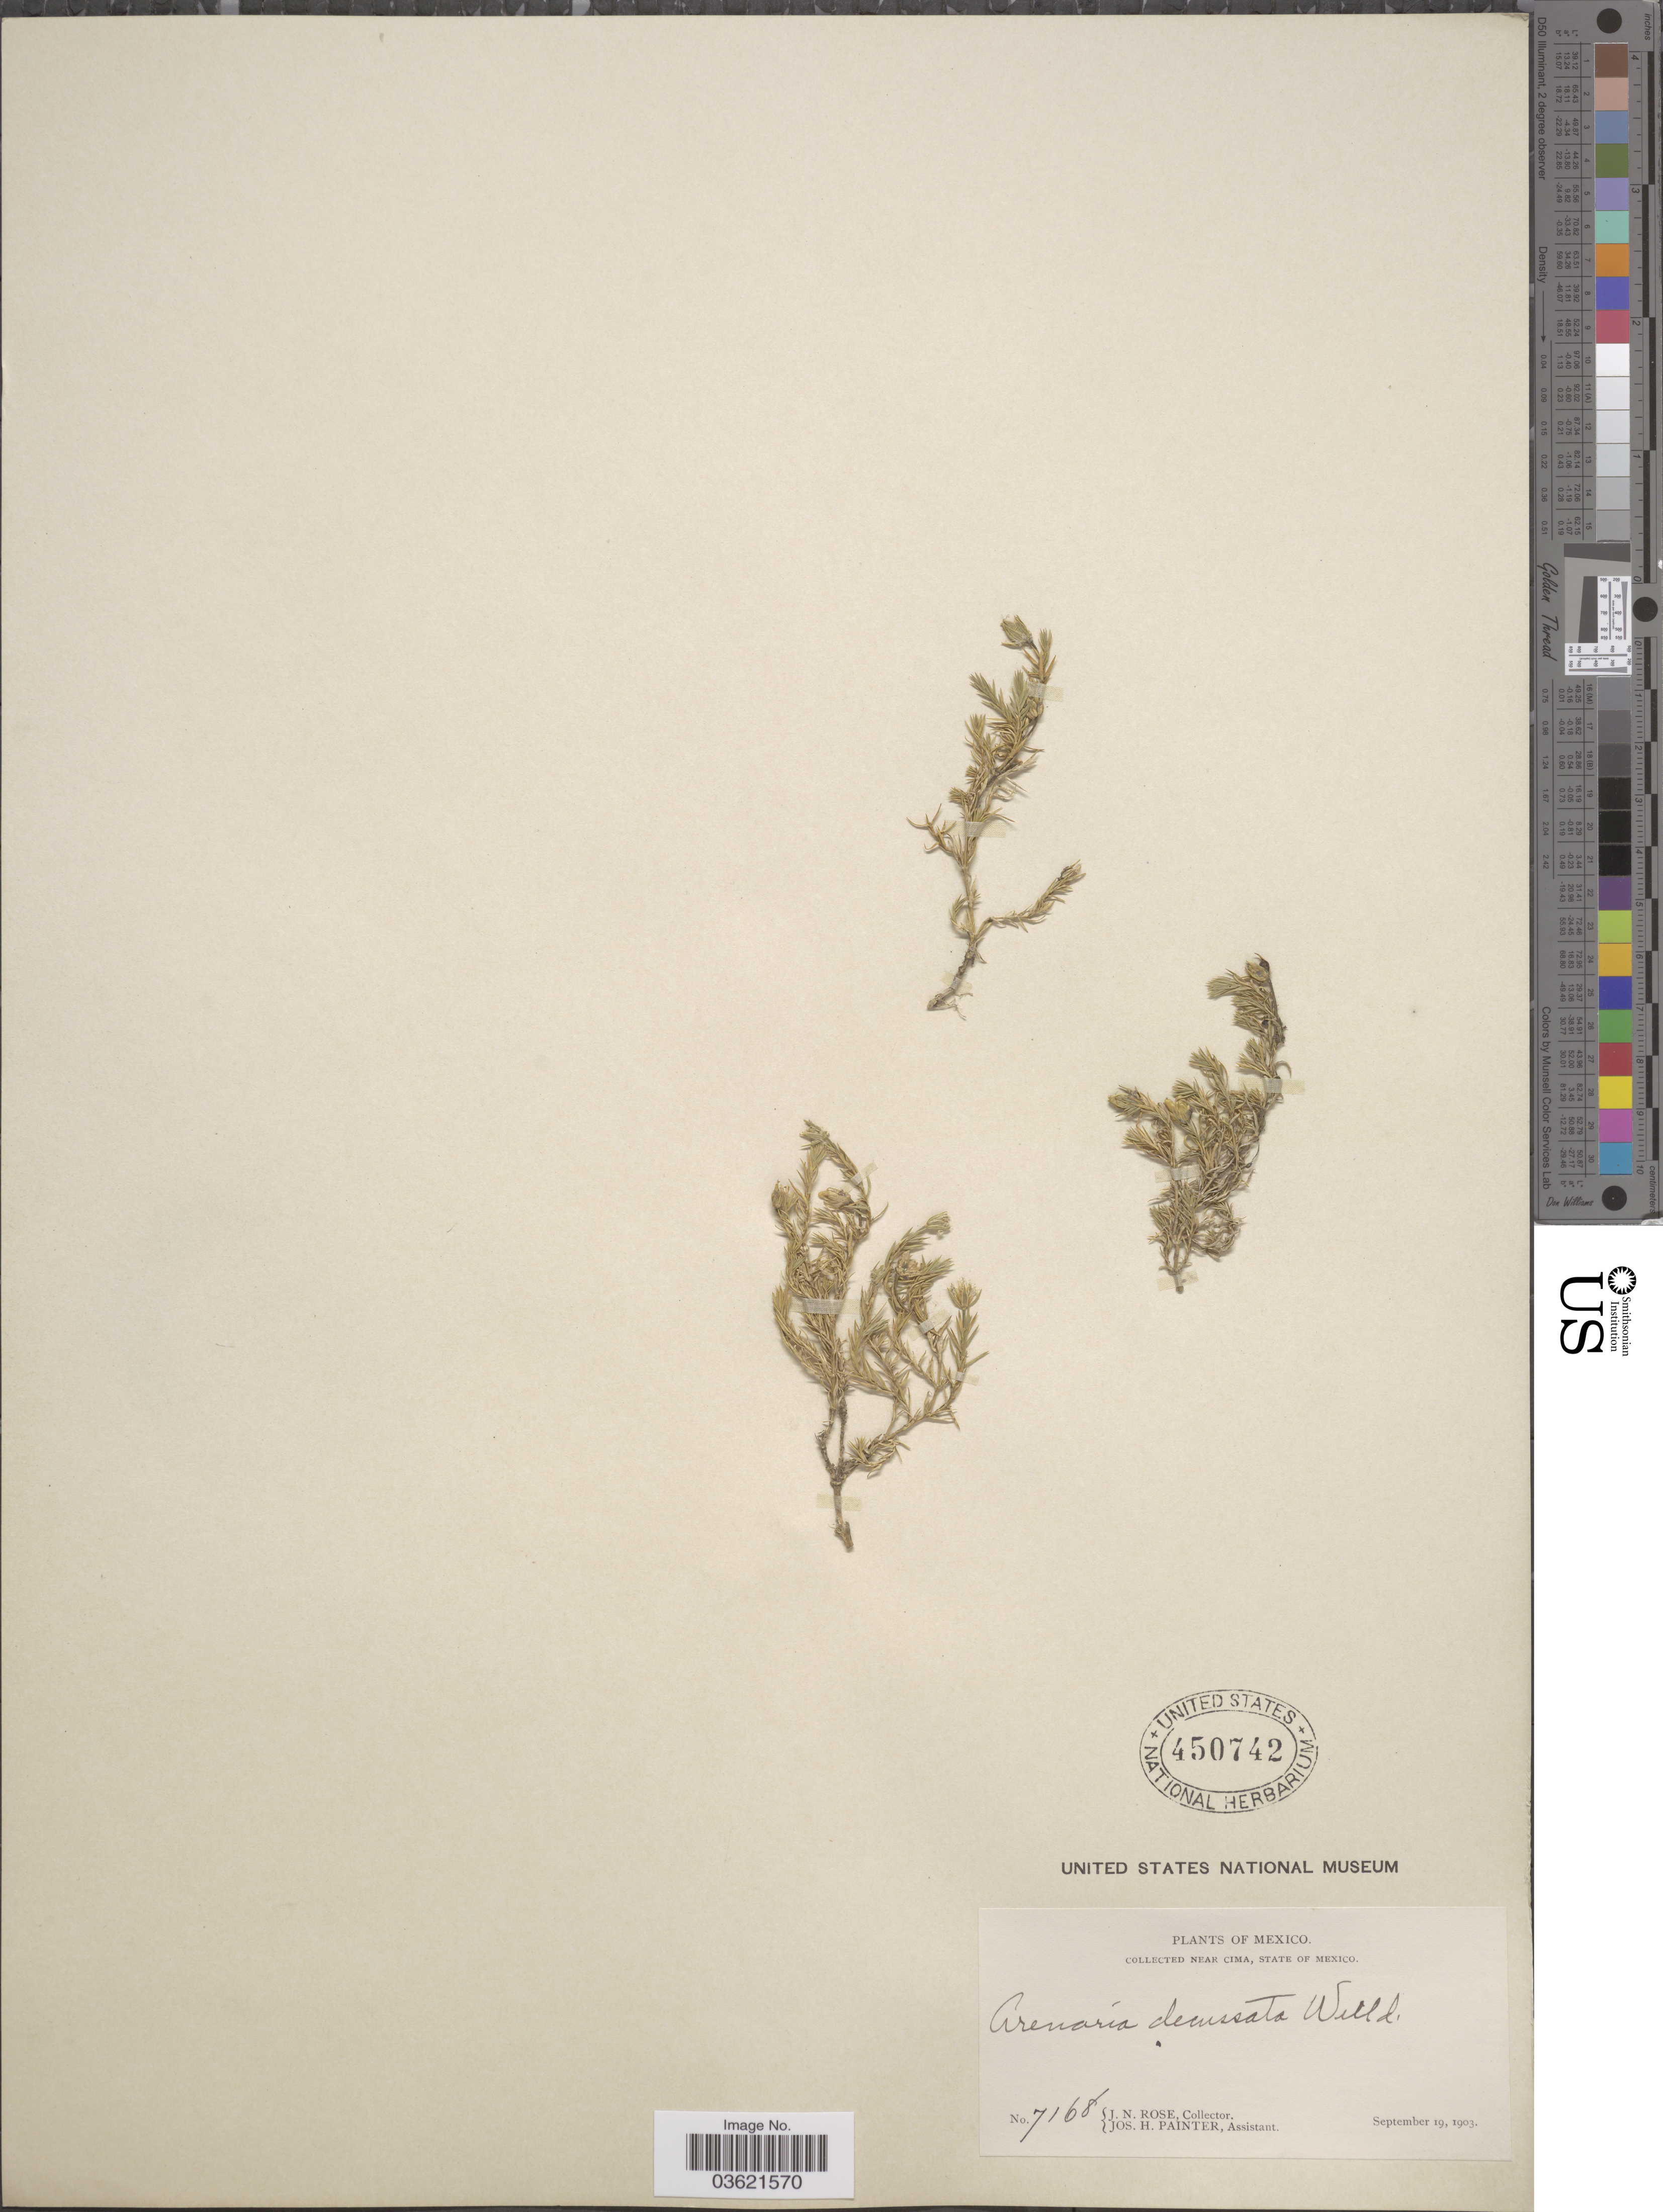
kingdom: Plantae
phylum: Tracheophyta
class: Magnoliopsida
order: Caryophyllales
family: Caryophyllaceae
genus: Arenaria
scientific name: Arenaria lycopodioides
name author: Willd. ex Schltdl.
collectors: J. N. Rose & J. H. Painter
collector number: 7168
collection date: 1903-09-19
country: Mexico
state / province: México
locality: Near Cima.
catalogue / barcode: US 450742